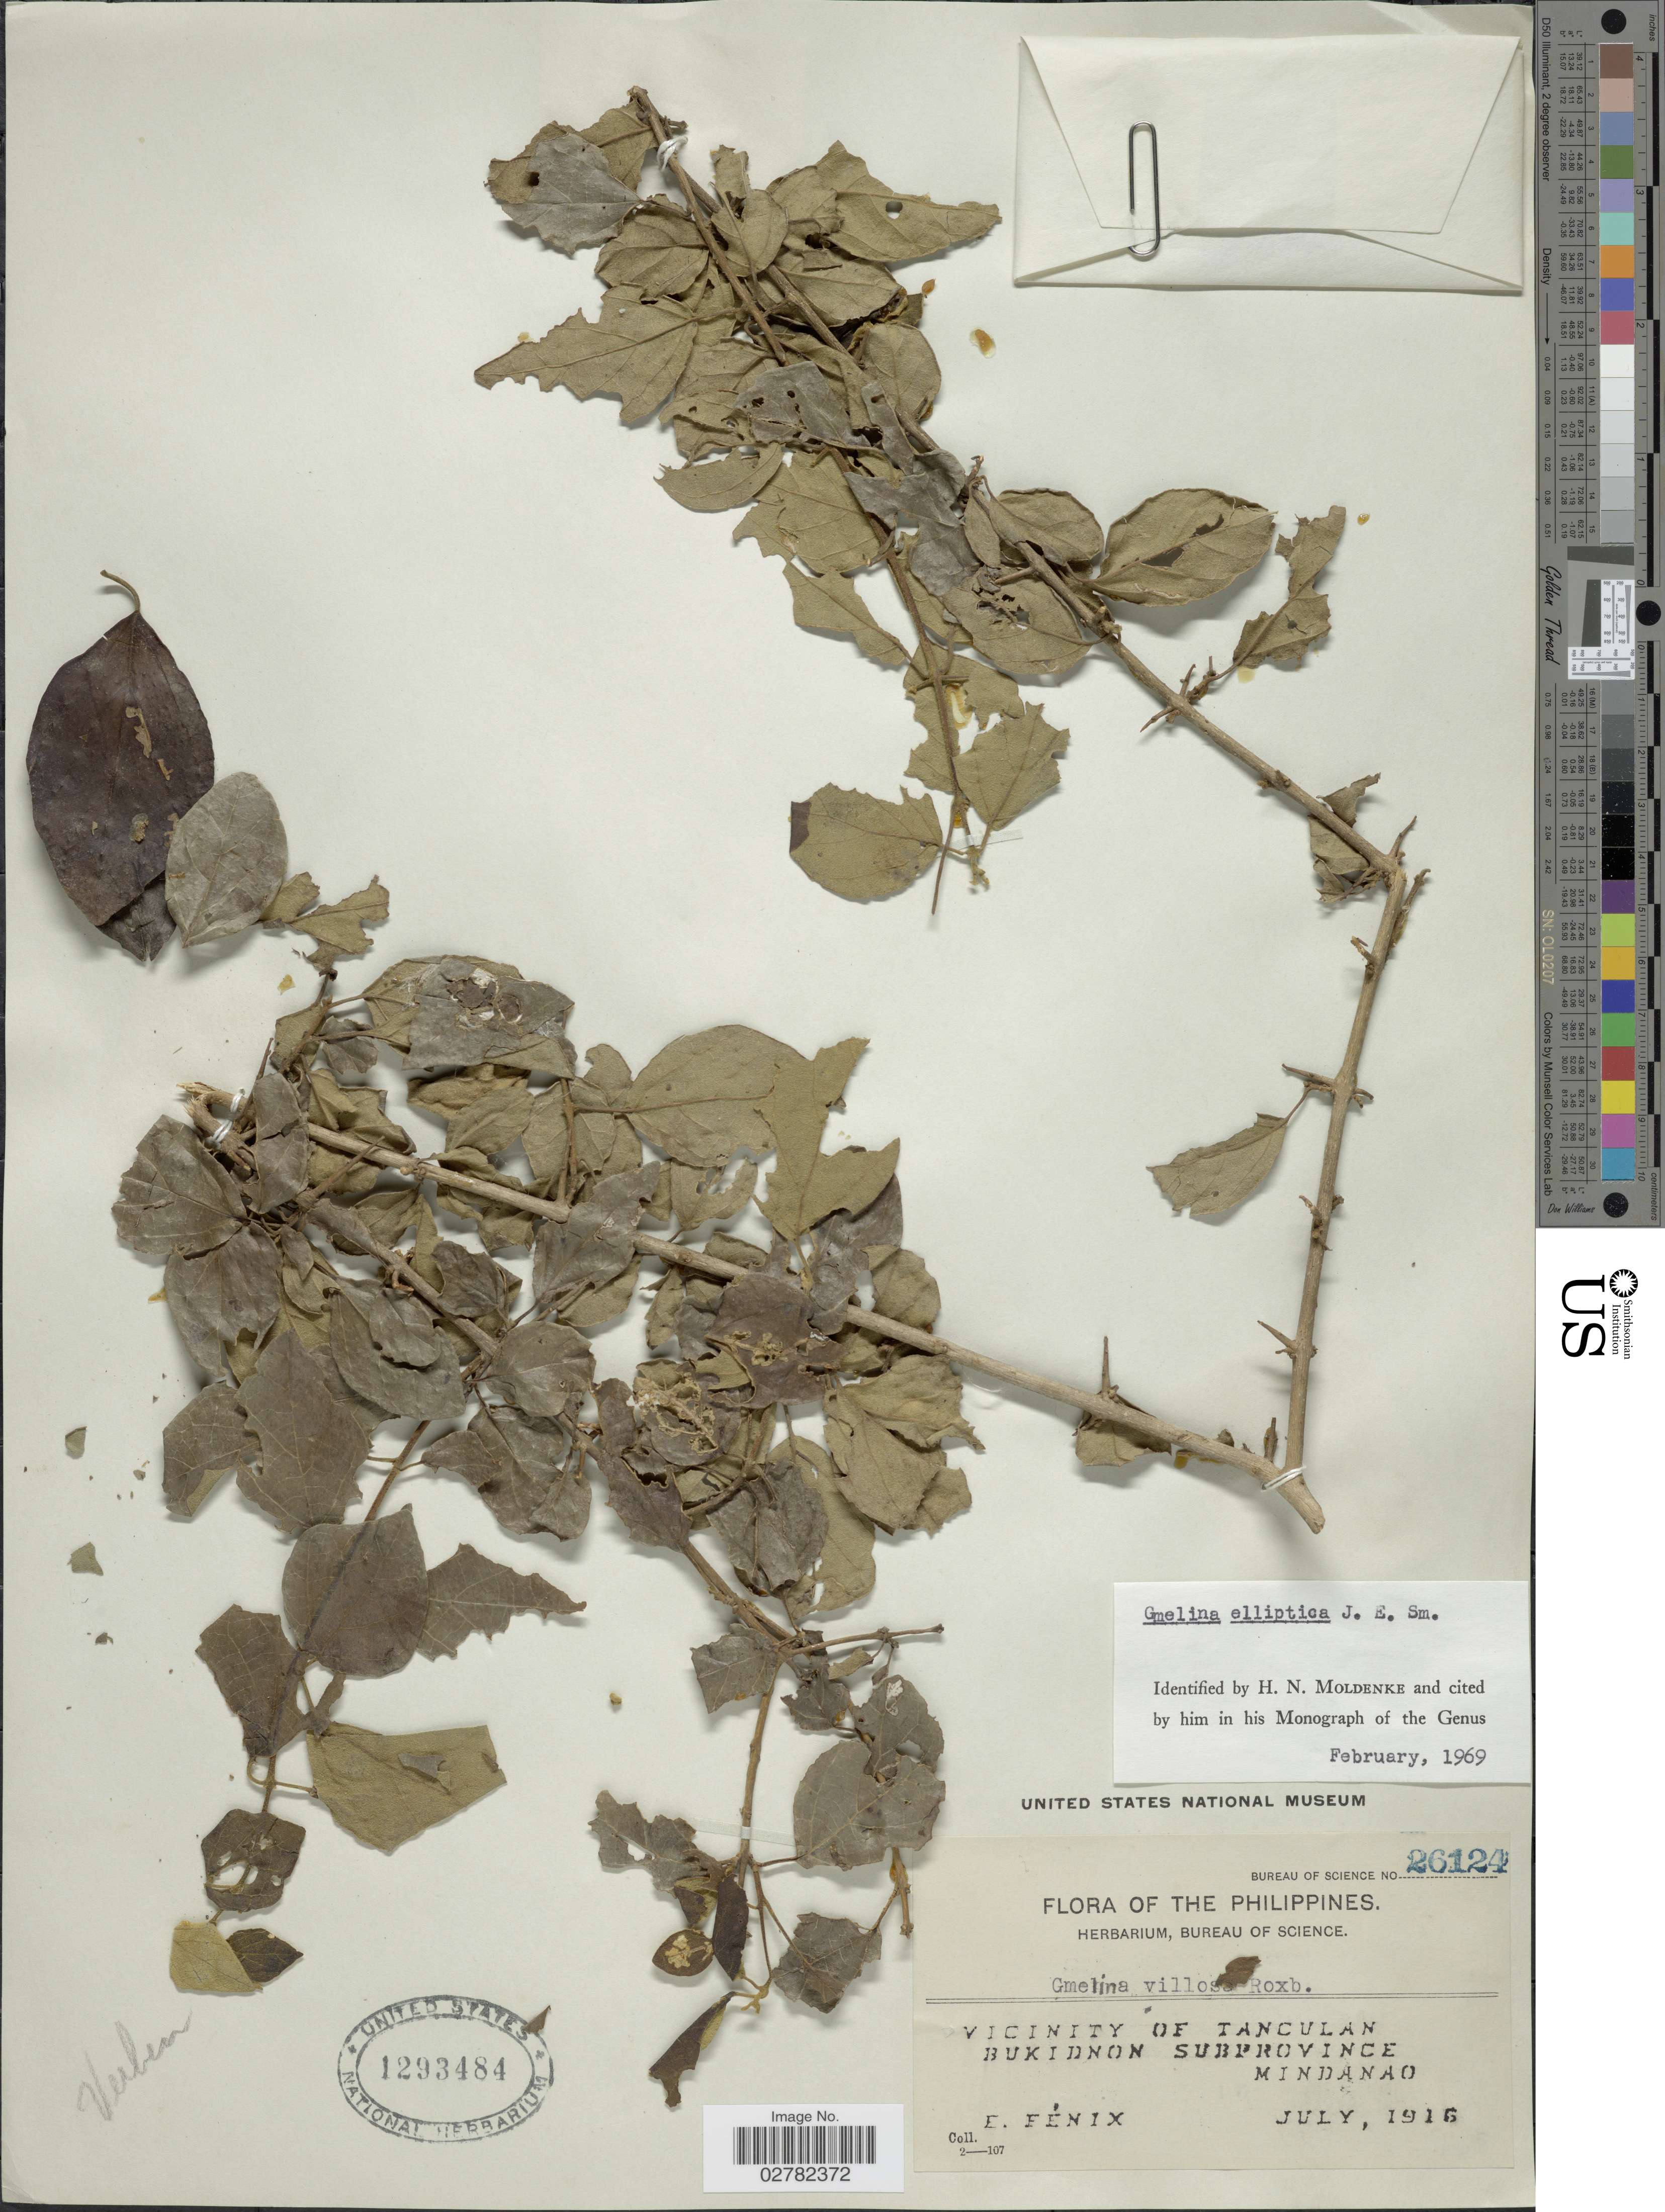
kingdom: Plantae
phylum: Tracheophyta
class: Magnoliopsida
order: Lamiales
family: Lamiaceae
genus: Gmelina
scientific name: Gmelina elliptica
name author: Sm.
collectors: E. Fénix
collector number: Bureau of Science 26124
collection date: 1916-07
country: Philippines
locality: Vicinity of Tanculan, Bukidnon Subprovince, Mindanao.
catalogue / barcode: US 1293484